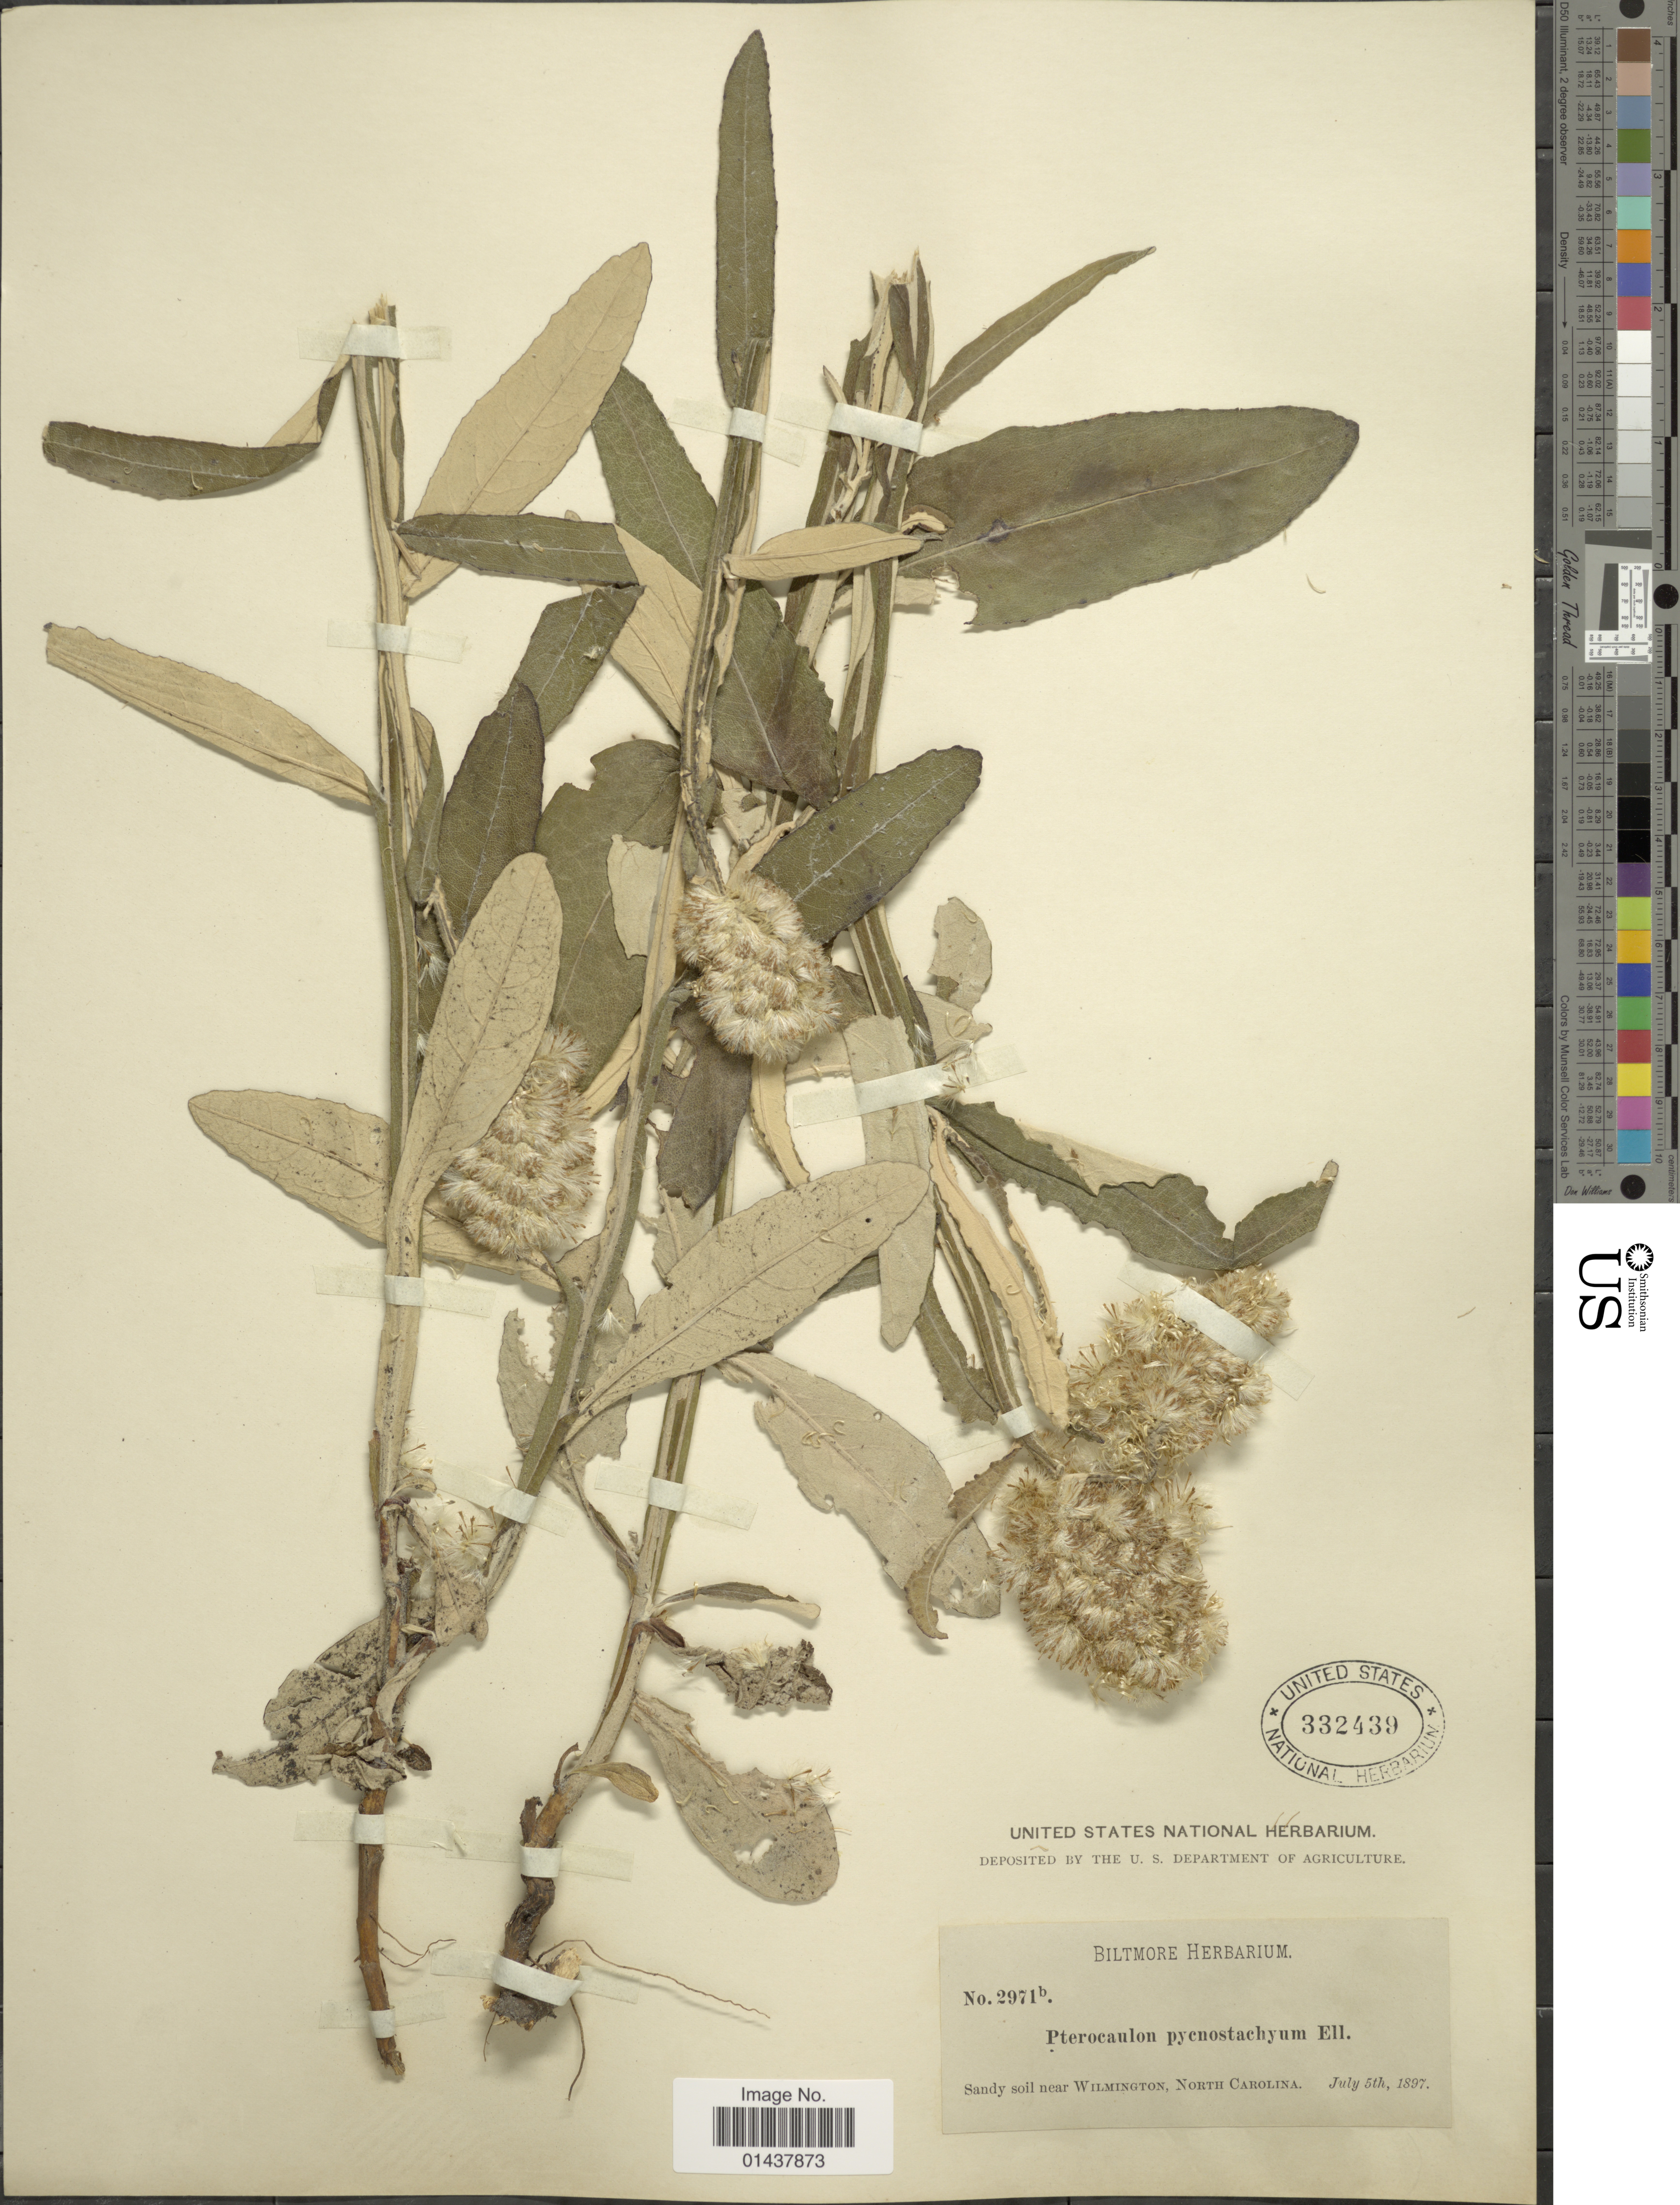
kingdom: Plantae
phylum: Tracheophyta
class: Magnoliopsida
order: Asterales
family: Asteraceae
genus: Pterocaulon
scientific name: Pterocaulon undulatum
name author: C. Mohr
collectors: ex herb. Biltmore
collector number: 2971b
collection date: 1897-07-05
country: United States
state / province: North Carolina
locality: Sandy soil near Wilmington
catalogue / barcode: US 332439